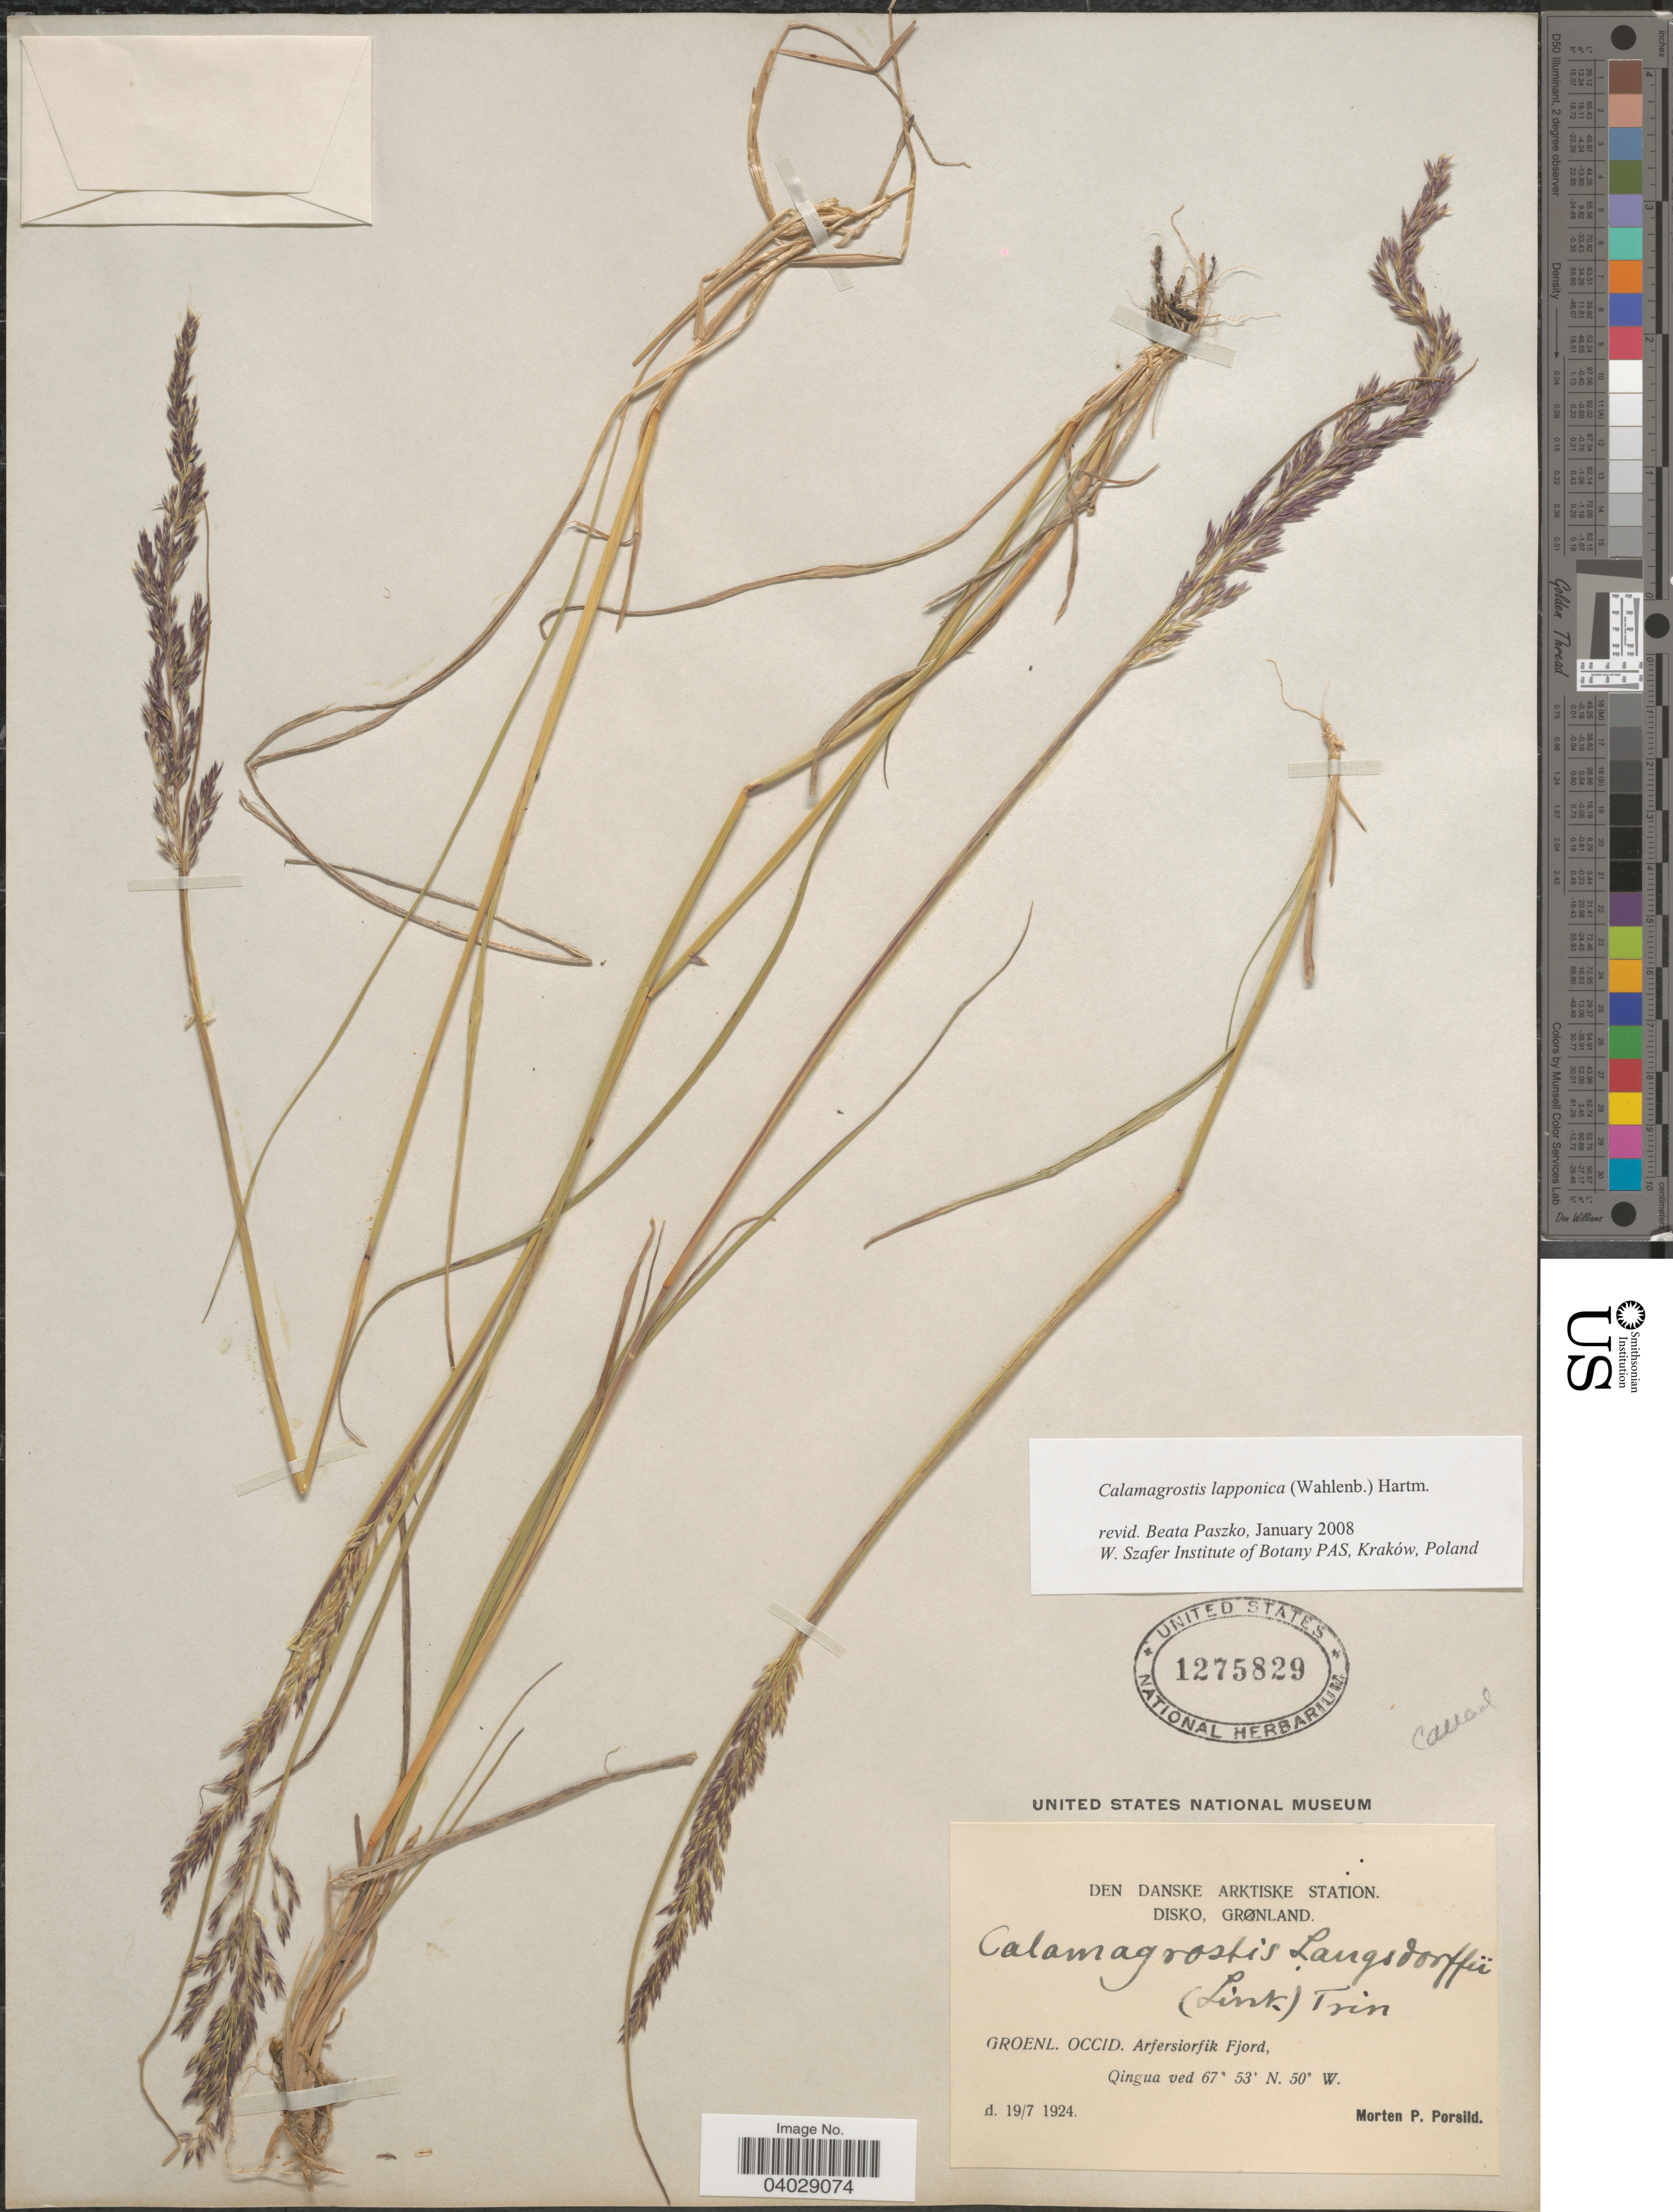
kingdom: Plantae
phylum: Tracheophyta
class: Liliopsida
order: Poales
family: Poaceae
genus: Calamagrostis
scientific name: Calamagrostis lapponica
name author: (Wahlenb.) Hartm.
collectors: M. P. Porsild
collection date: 1924-07-19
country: Greenland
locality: Den Danske Arktiske Station. Disko, Grønland. Groenl. Occid. Arfersiorfik Fjord, Qingua ved.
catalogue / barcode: US 1275829